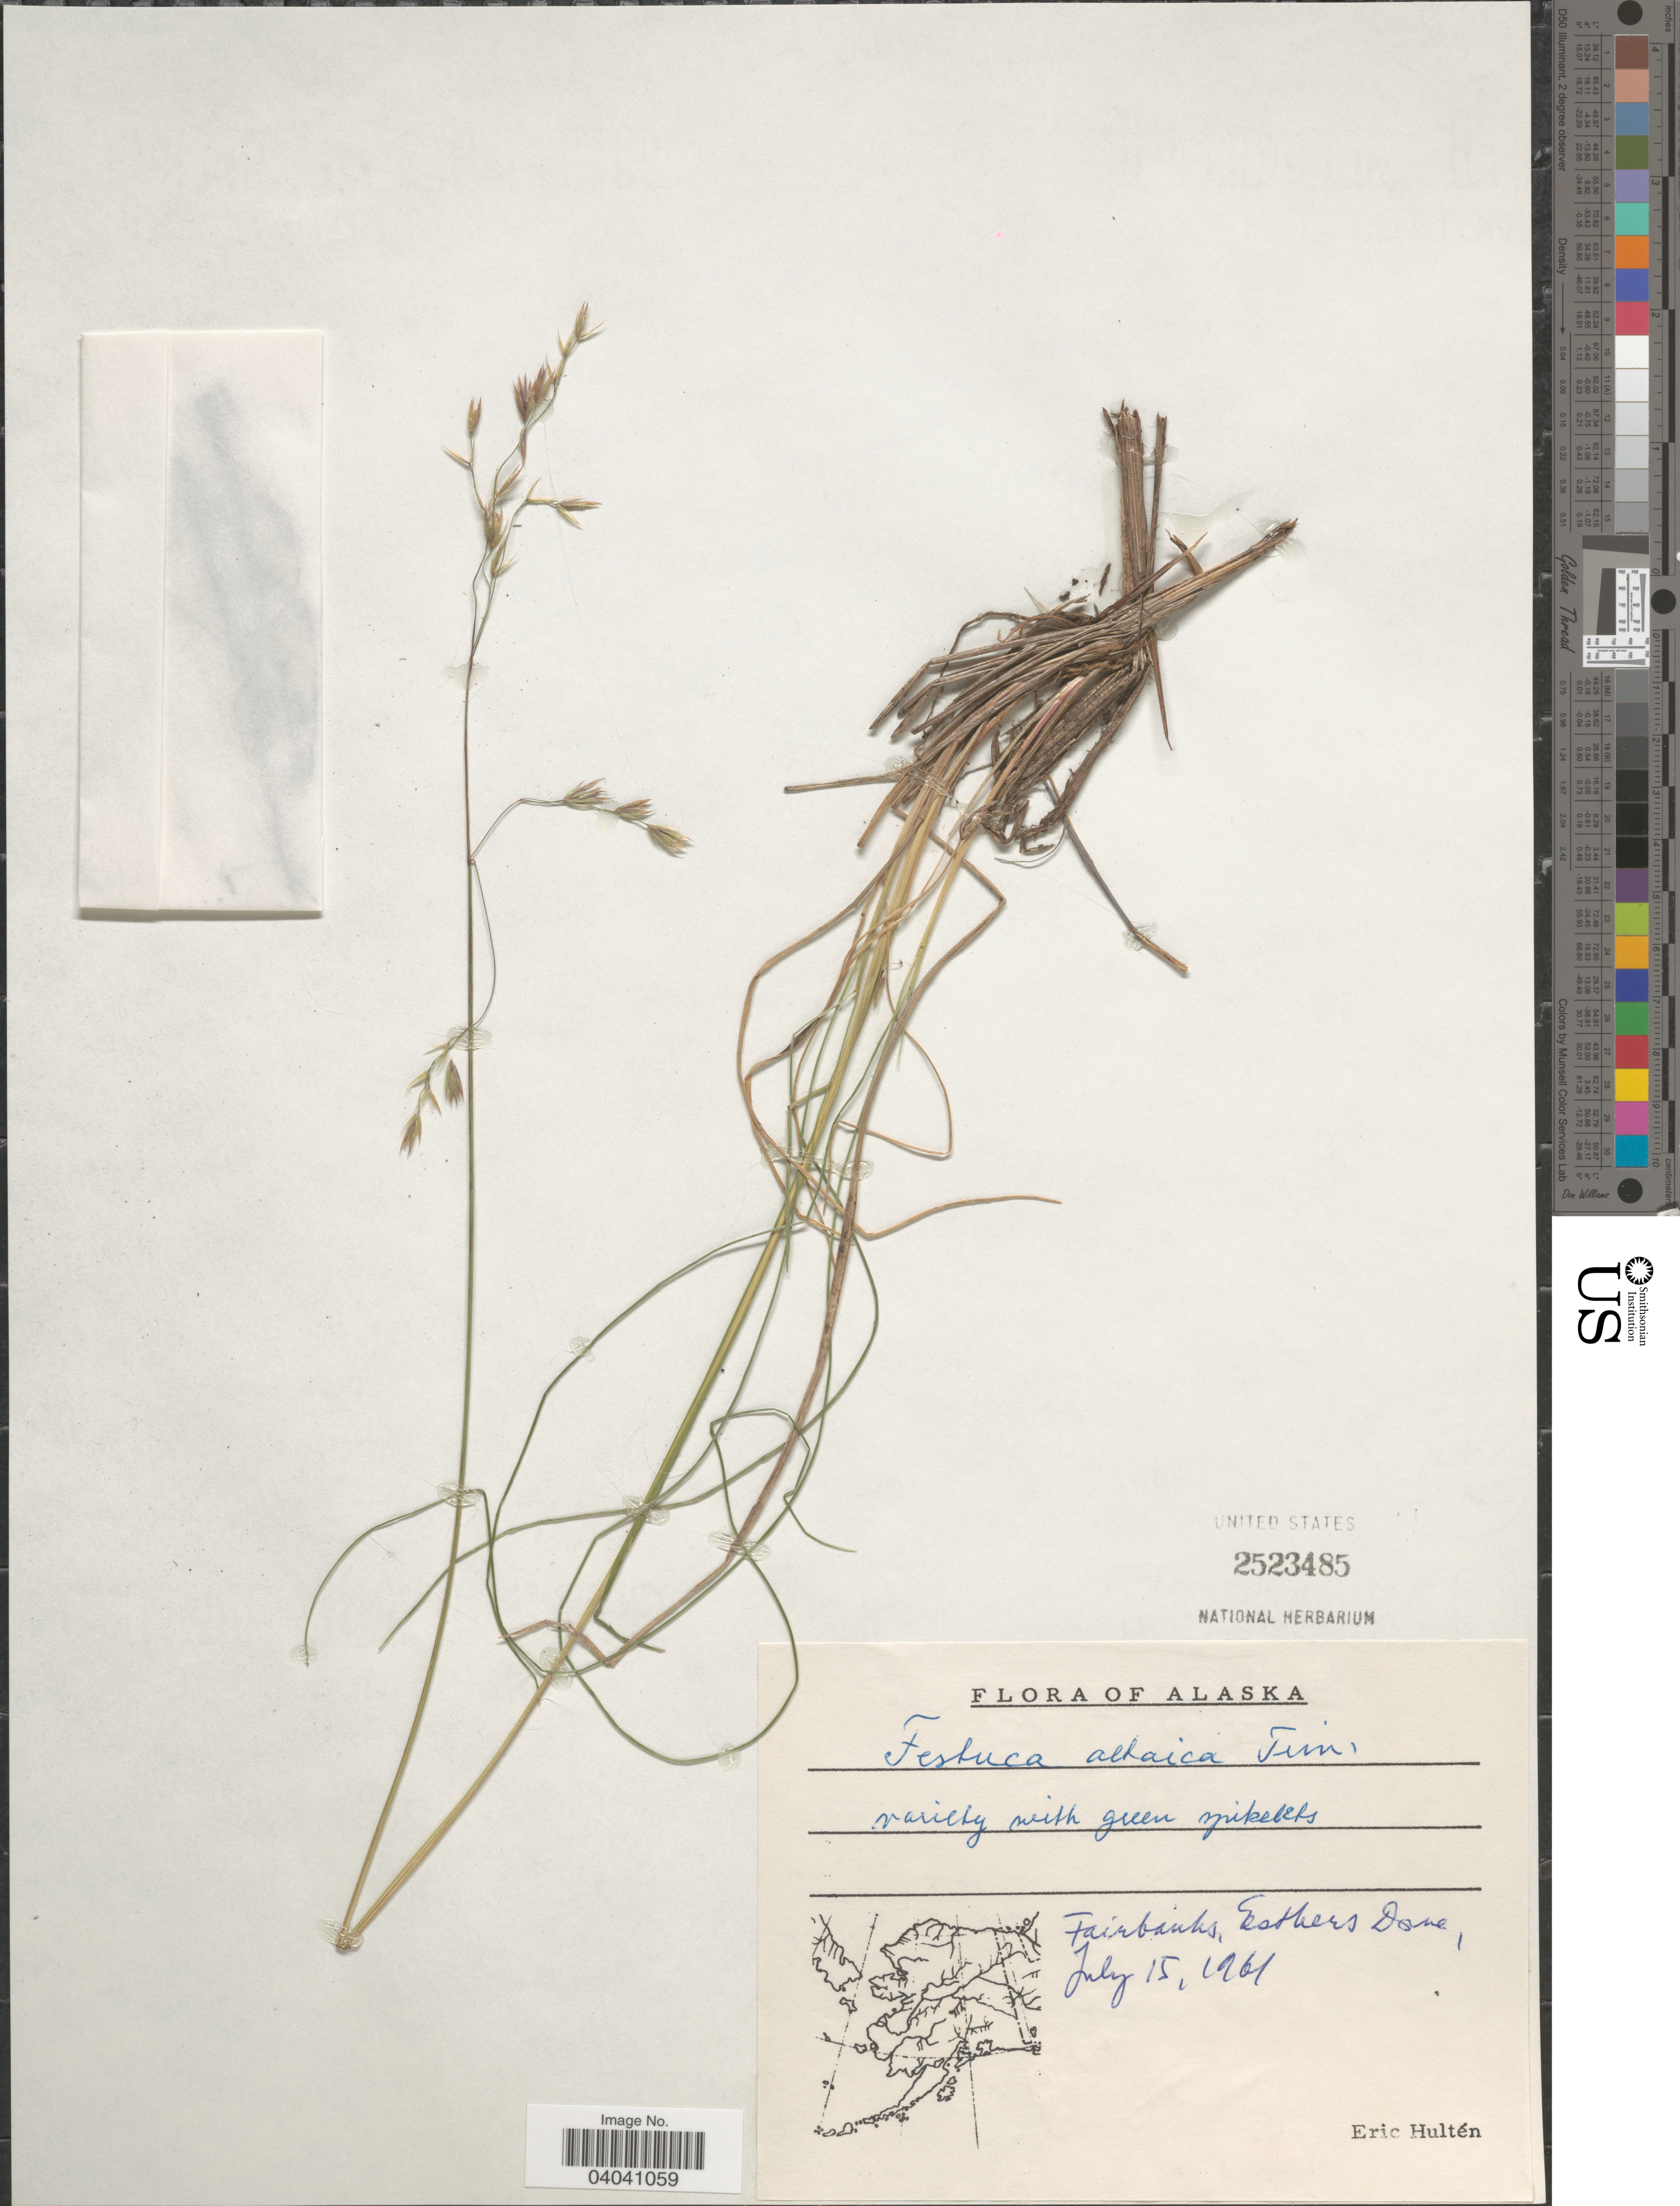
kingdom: Plantae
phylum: Tracheophyta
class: Liliopsida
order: Poales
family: Poaceae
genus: Festuca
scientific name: Festuca altaica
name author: Trin.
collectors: E. G. Hultén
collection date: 1961-07-15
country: United States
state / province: Alaska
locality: Fairbanks, Esters Done.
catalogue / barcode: US 2523485